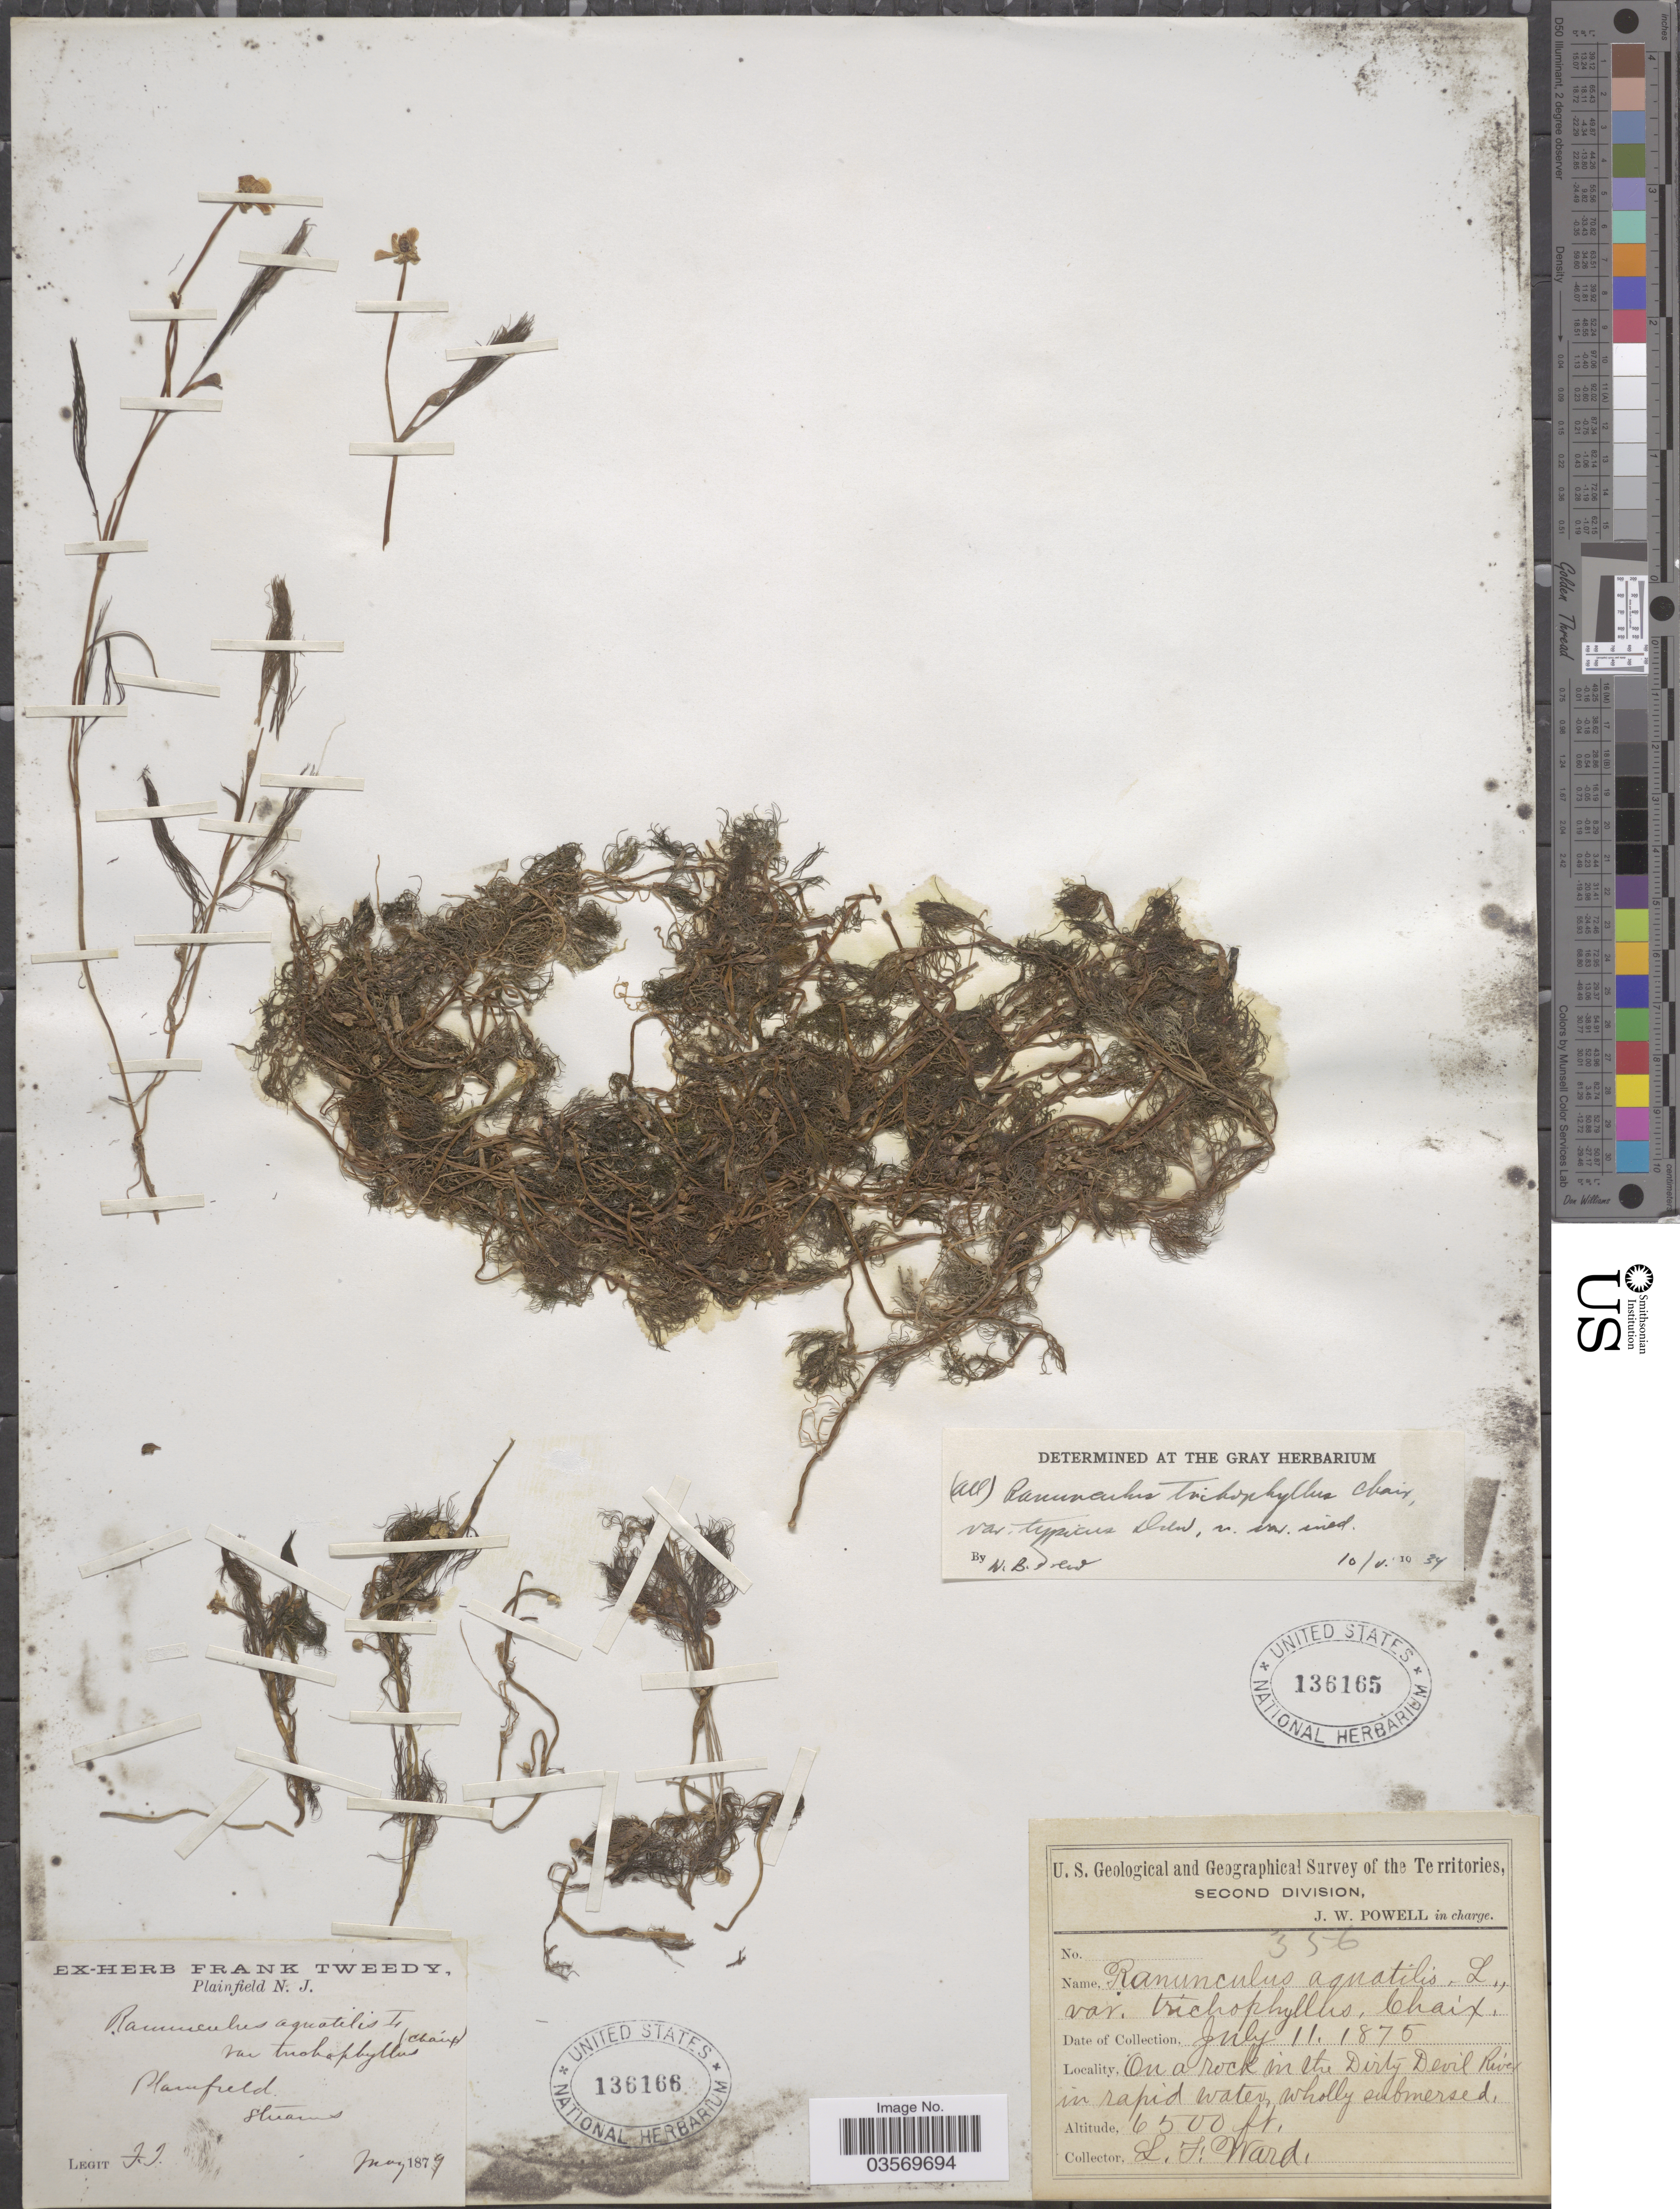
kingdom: Plantae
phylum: Tracheophyta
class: Magnoliopsida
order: Ranunculales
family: Ranunculaceae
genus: Ranunculus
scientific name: Ranunculus trichophyllus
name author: Chaix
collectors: L. Ward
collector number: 356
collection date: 1875-07-11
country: United States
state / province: Utah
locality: On a rock in the Dirty Devil River in rapid water, wholly submersed.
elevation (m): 1981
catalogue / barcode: US 136165-2